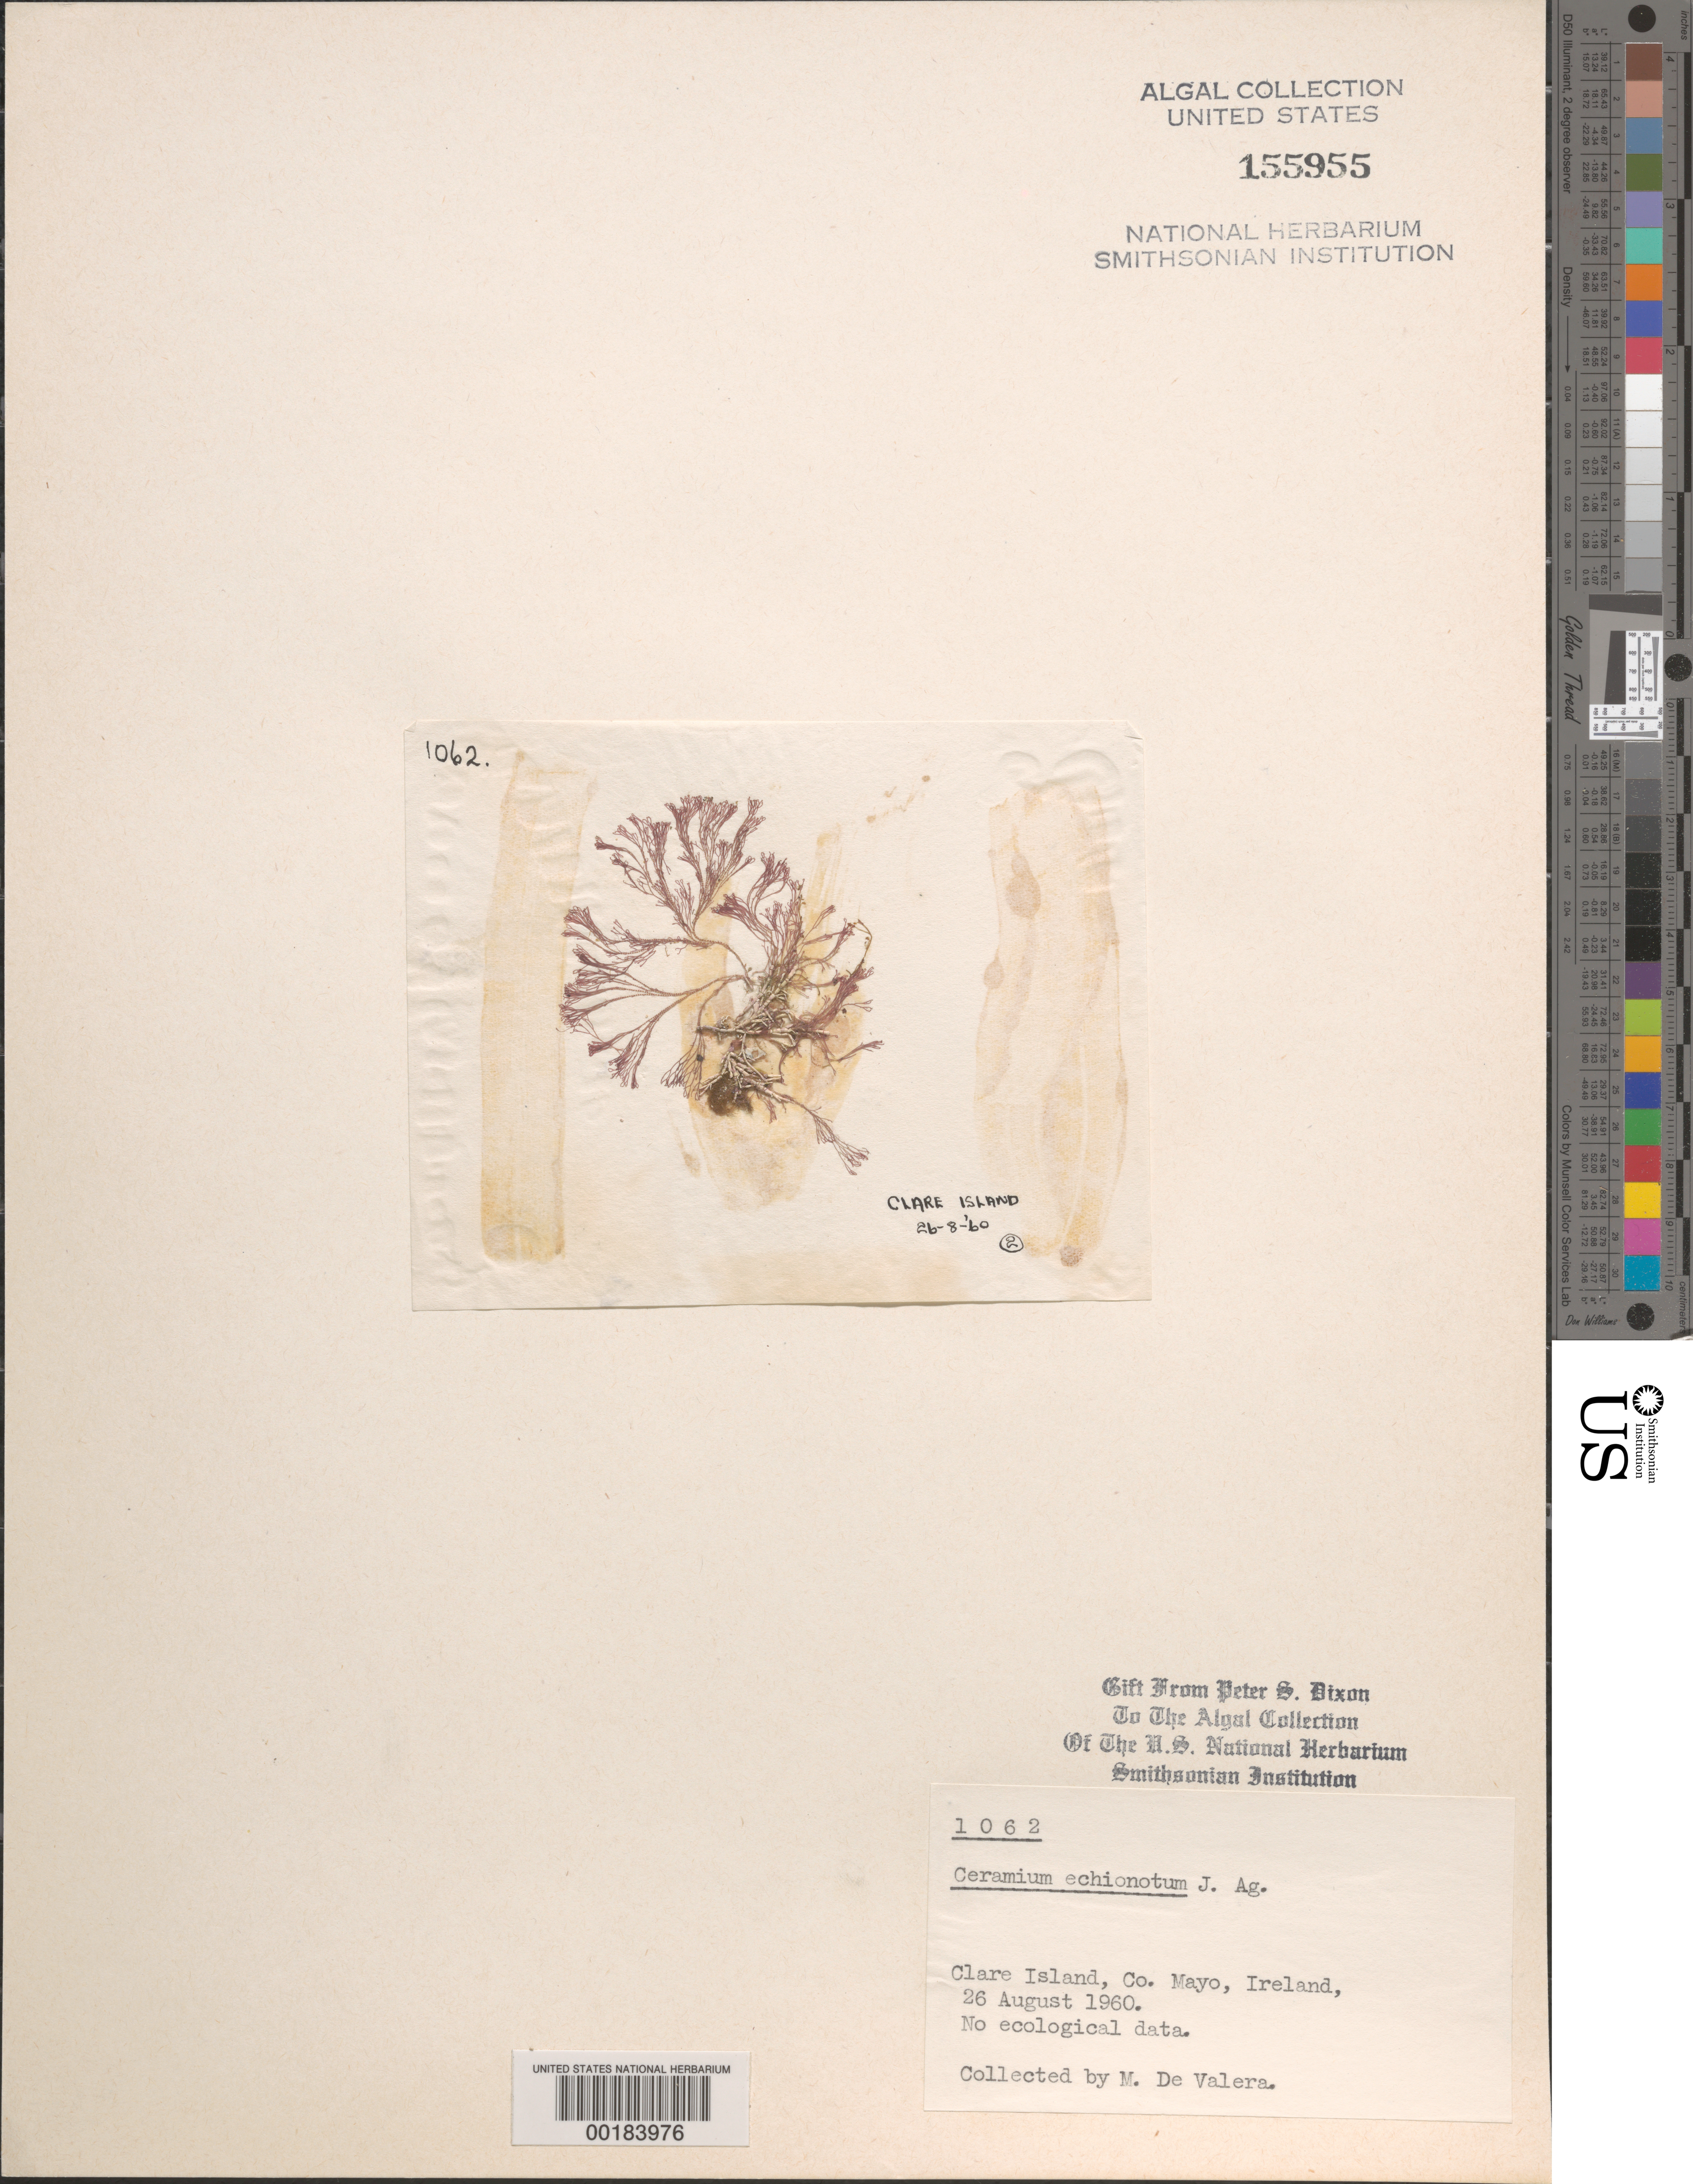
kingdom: Plantae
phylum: Rhodophyta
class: Florideophyceae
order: Ceramiales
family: Ceramiaceae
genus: Ceramium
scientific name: Ceramium echionotum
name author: J. Agardh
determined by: Dixon, P. S.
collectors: M. De Valera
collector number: PSD 1062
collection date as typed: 26 Aug 1960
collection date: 1960-08-26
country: Ireland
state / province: Connaught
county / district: Mayo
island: Clare Island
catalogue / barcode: US 155955